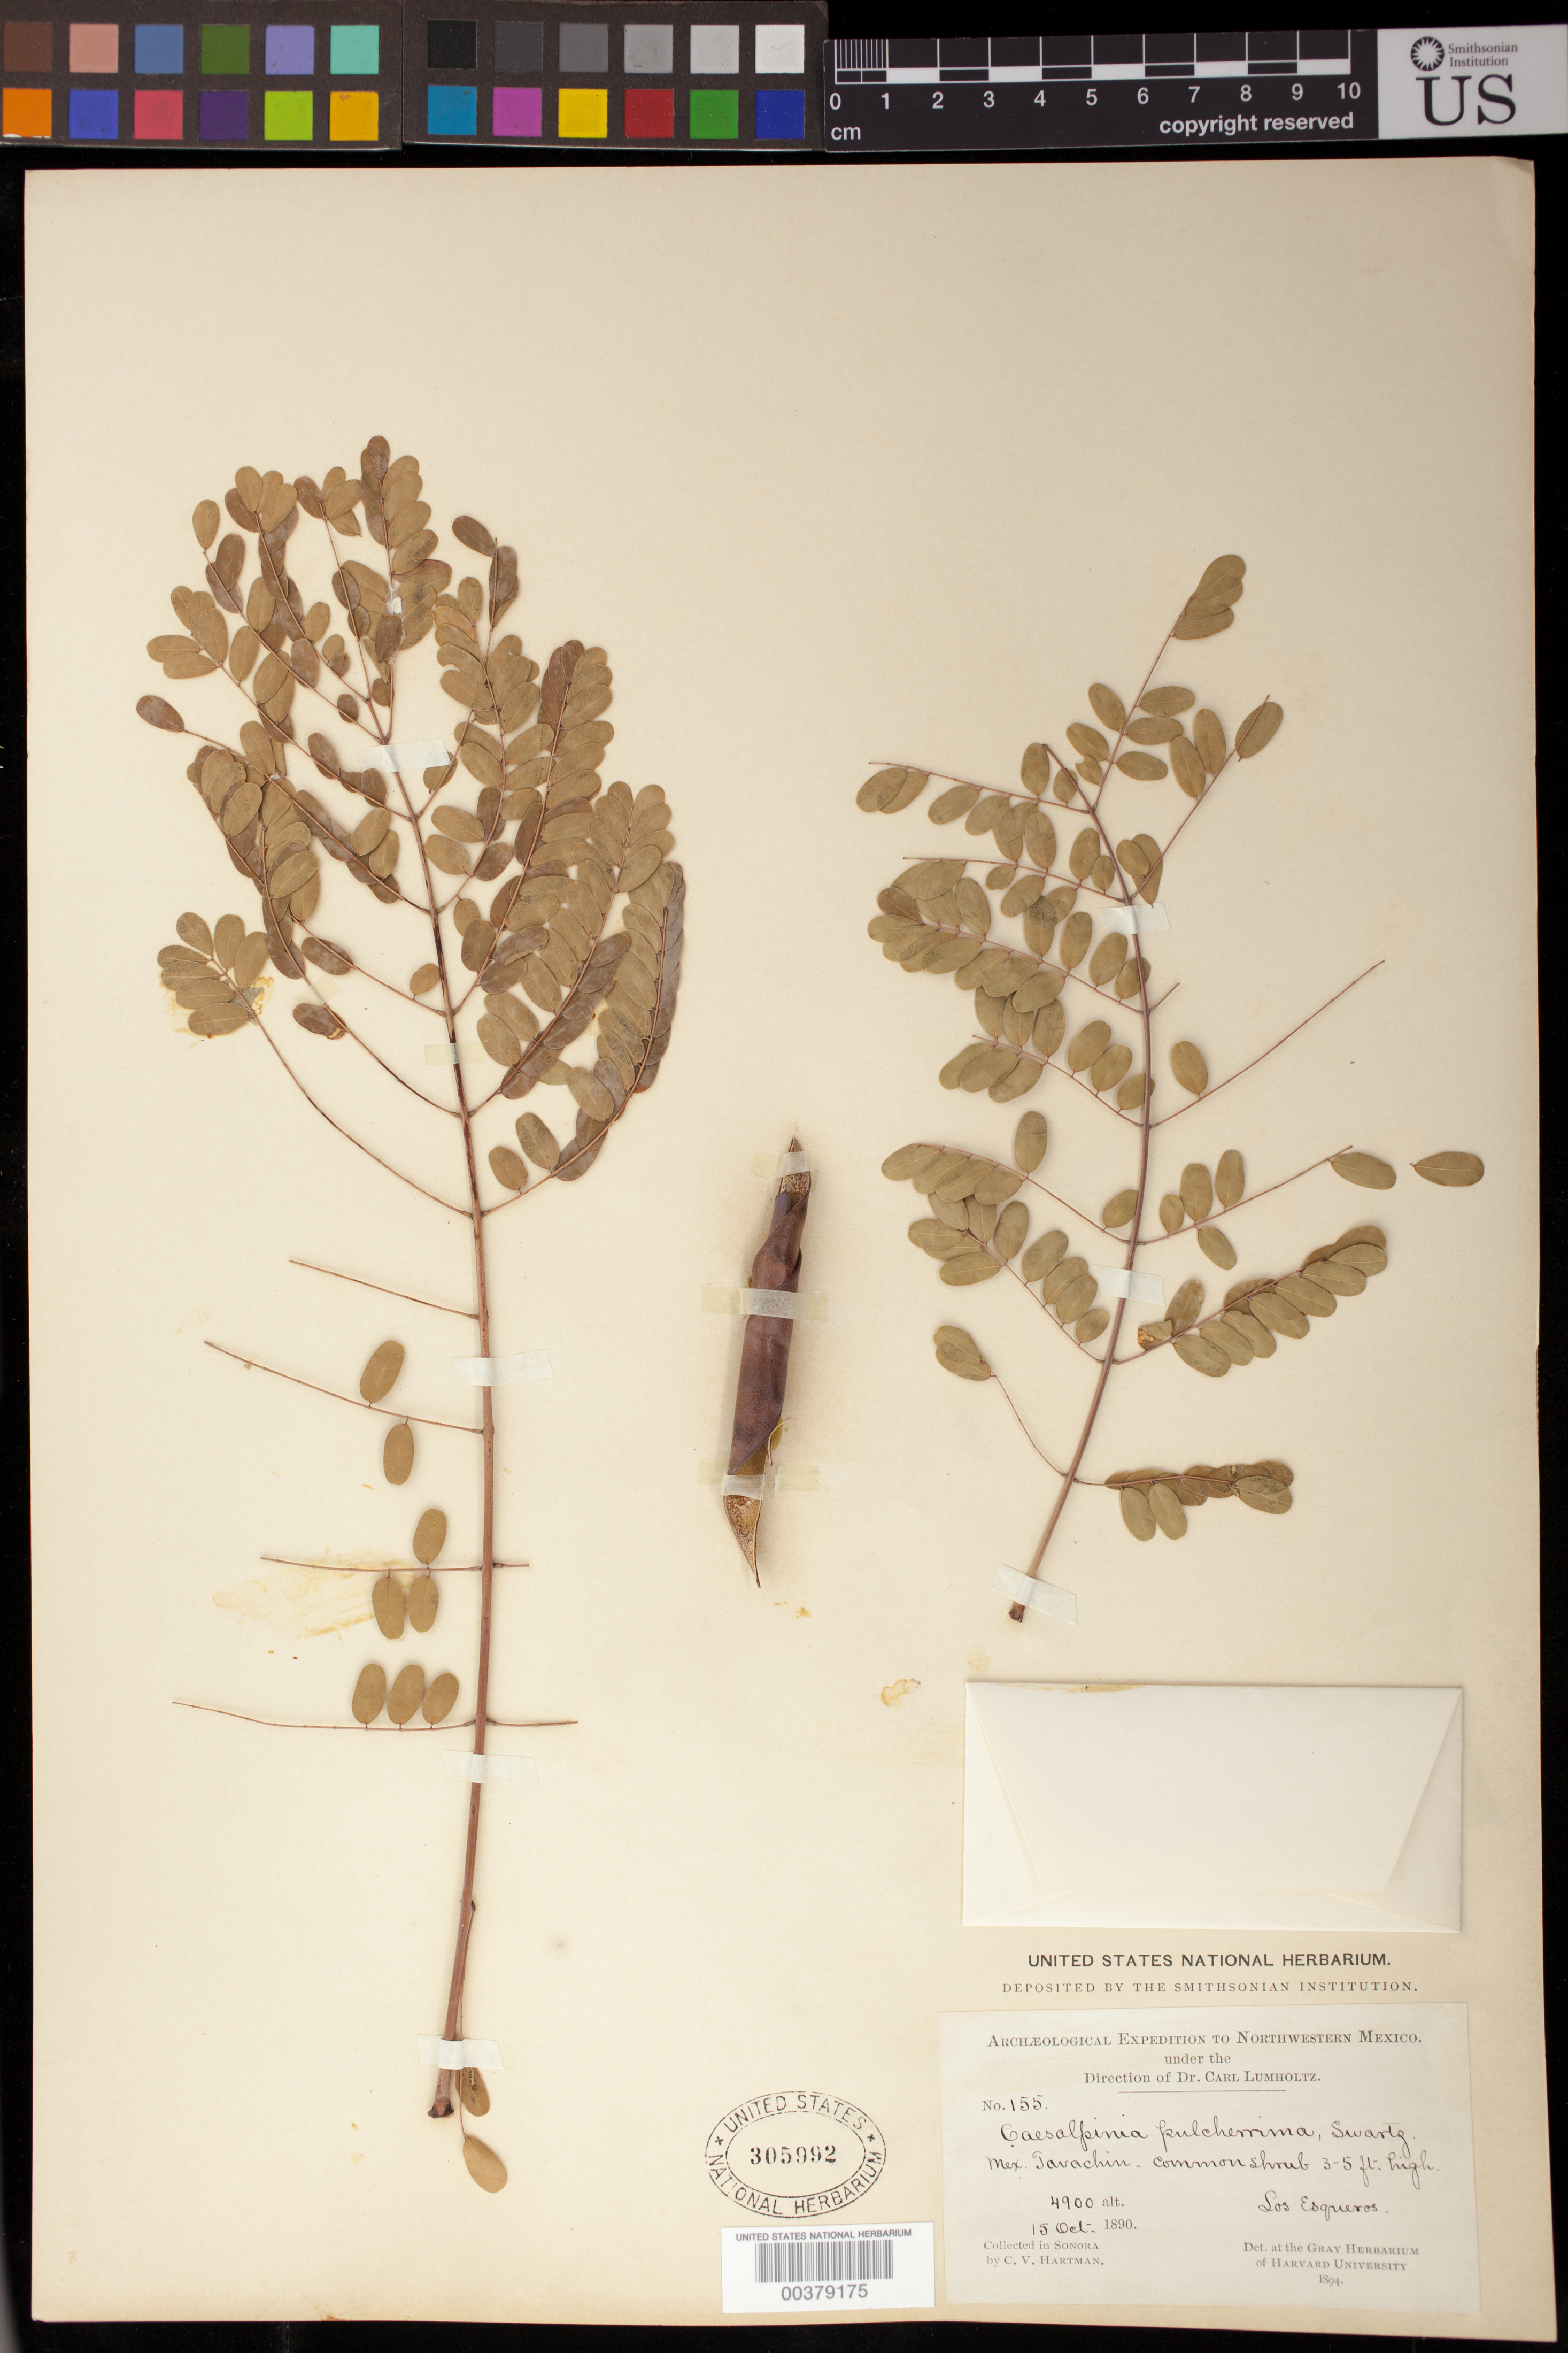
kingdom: Plantae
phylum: Tracheophyta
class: Magnoliopsida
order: Fabales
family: Fabaceae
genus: Caesalpinia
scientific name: Caesalpinia pulcherrima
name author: (L.) Sw.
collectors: C. V. Hartman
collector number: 155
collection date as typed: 15 Oct 1890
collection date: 1890-10-15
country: Mexico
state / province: Sonora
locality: Los esqueros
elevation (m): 1494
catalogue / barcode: US 305992